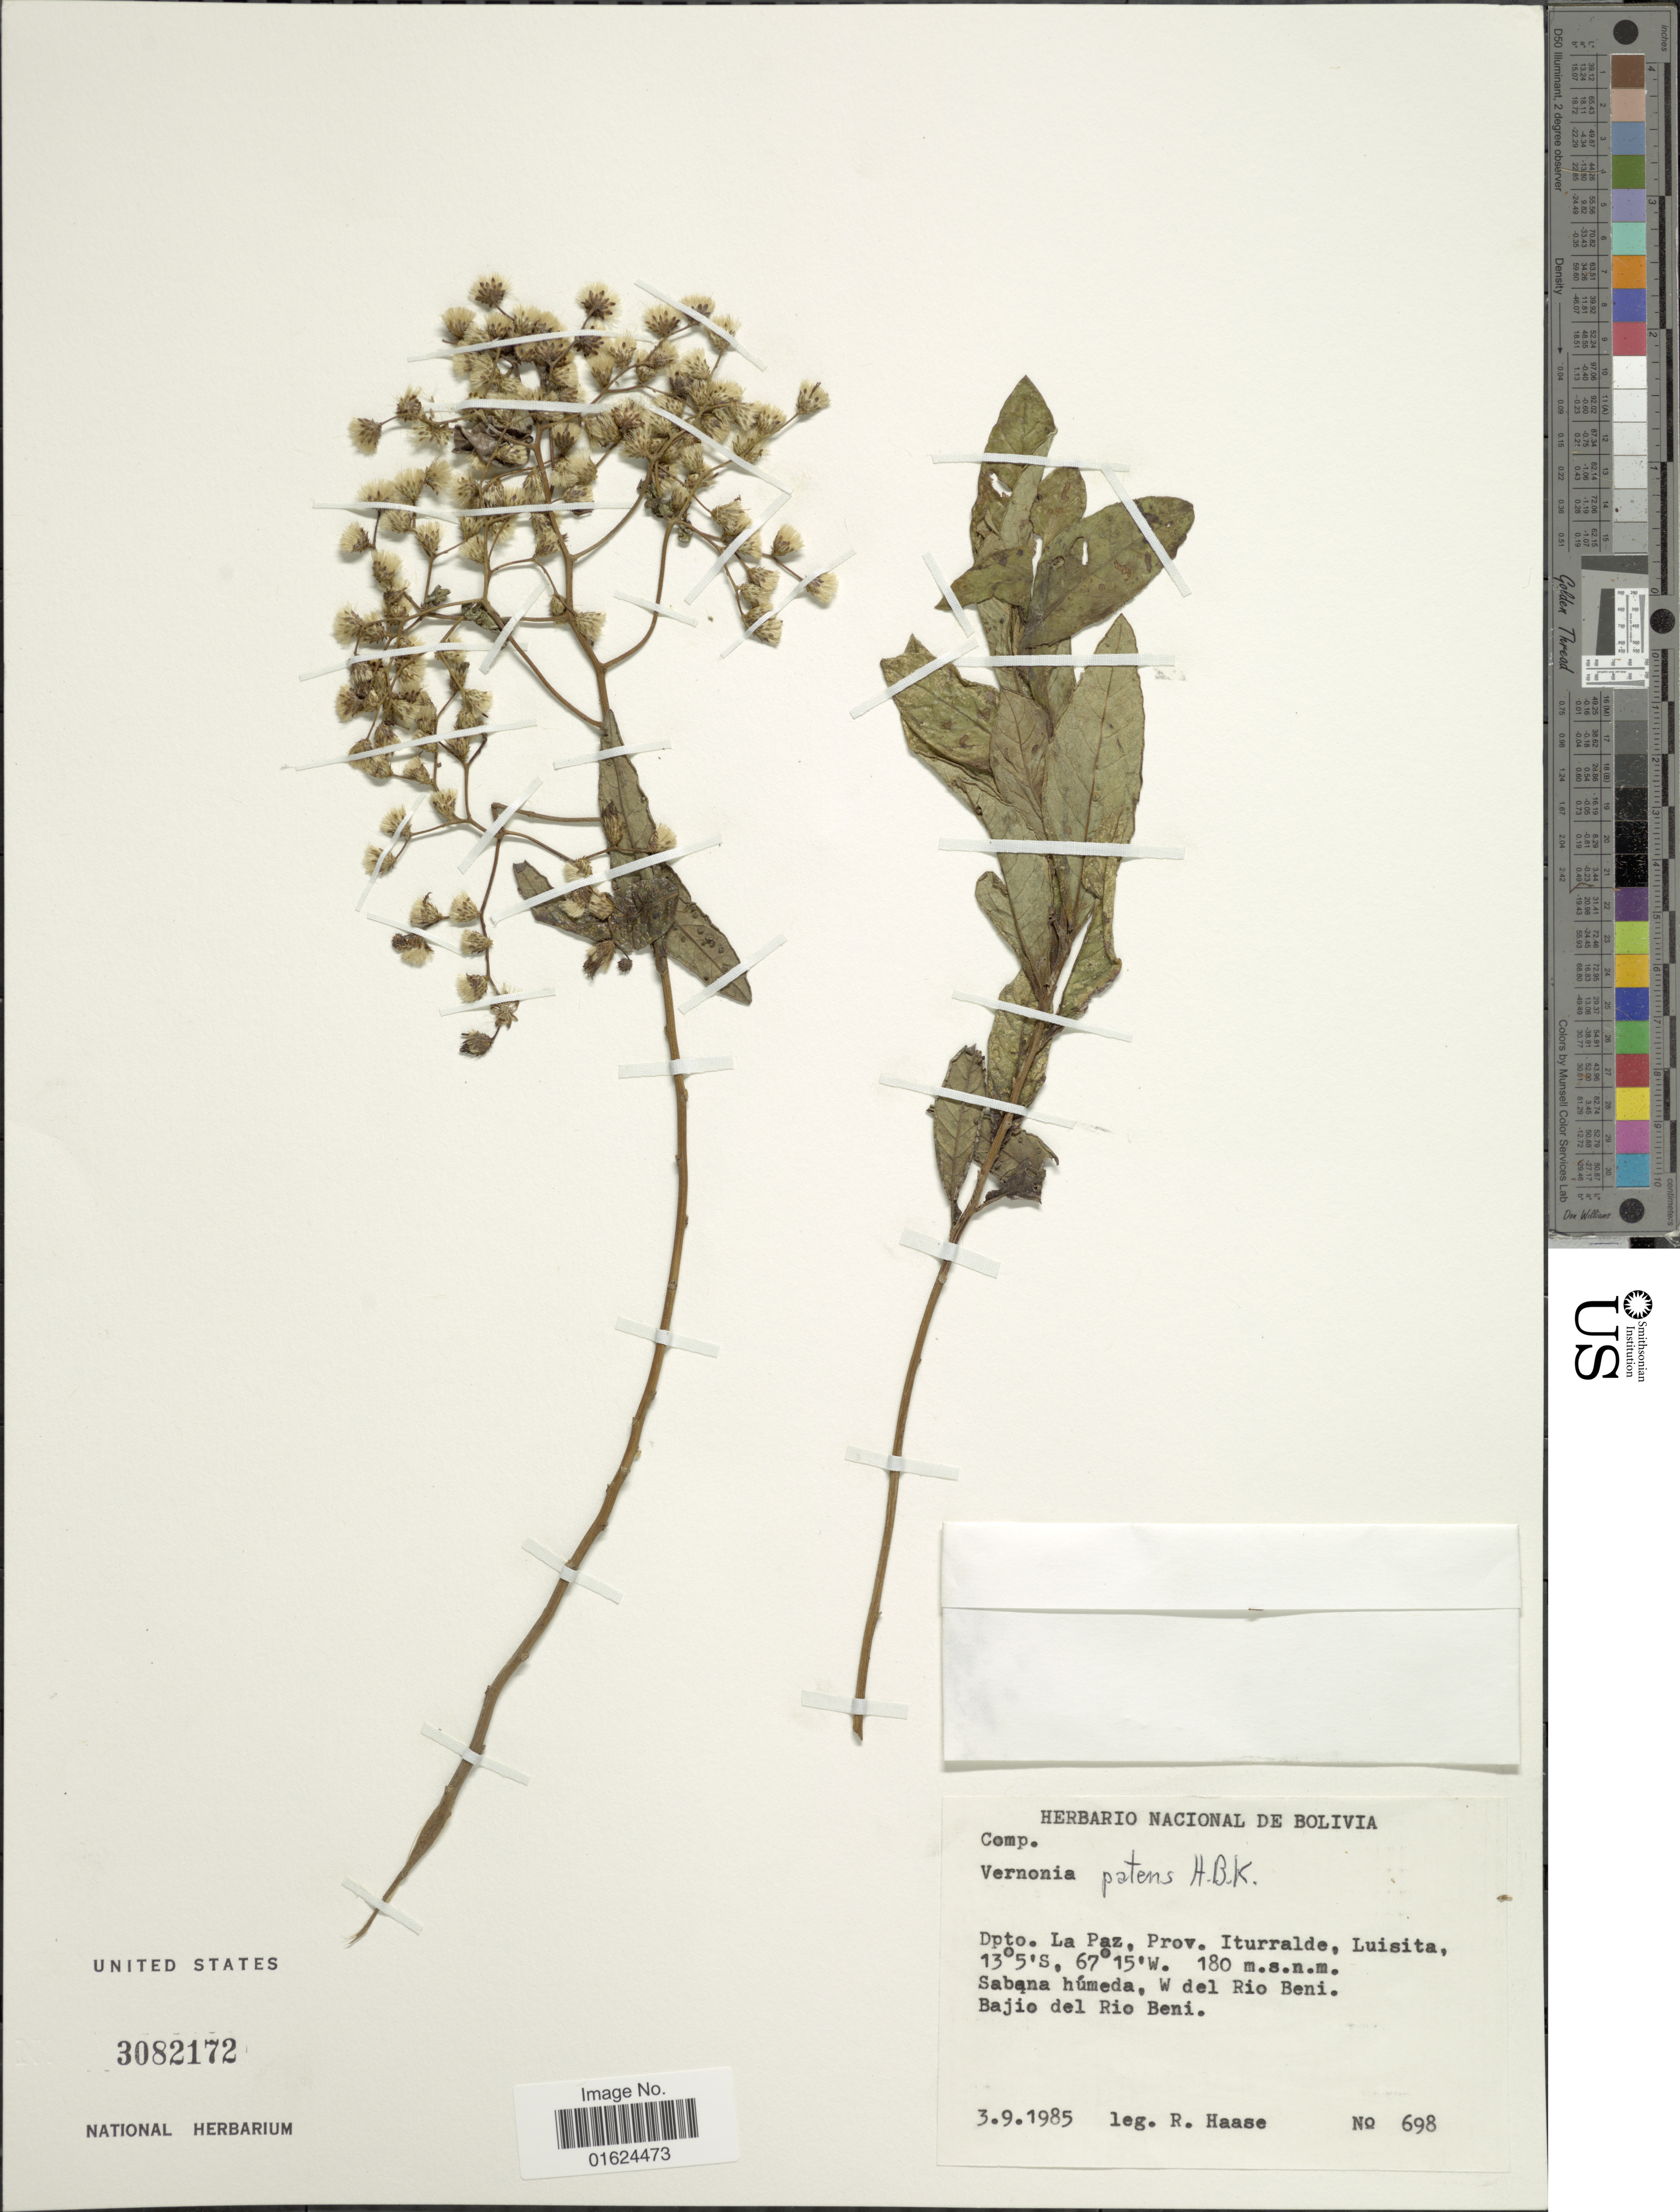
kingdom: Plantae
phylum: Tracheophyta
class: Magnoliopsida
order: Asterales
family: Asteraceae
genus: Vernonanthura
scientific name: Vernonanthura patens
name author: (Kunth) H. Rob.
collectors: R. Haase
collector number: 698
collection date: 1985-09-03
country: Bolivia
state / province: La Paz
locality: Dpto La Paz, Prov. Iturralde, Luisita, Sabana húmeda, W del Rio Beni. Bajio del Rio Beni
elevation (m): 180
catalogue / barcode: US 3082172